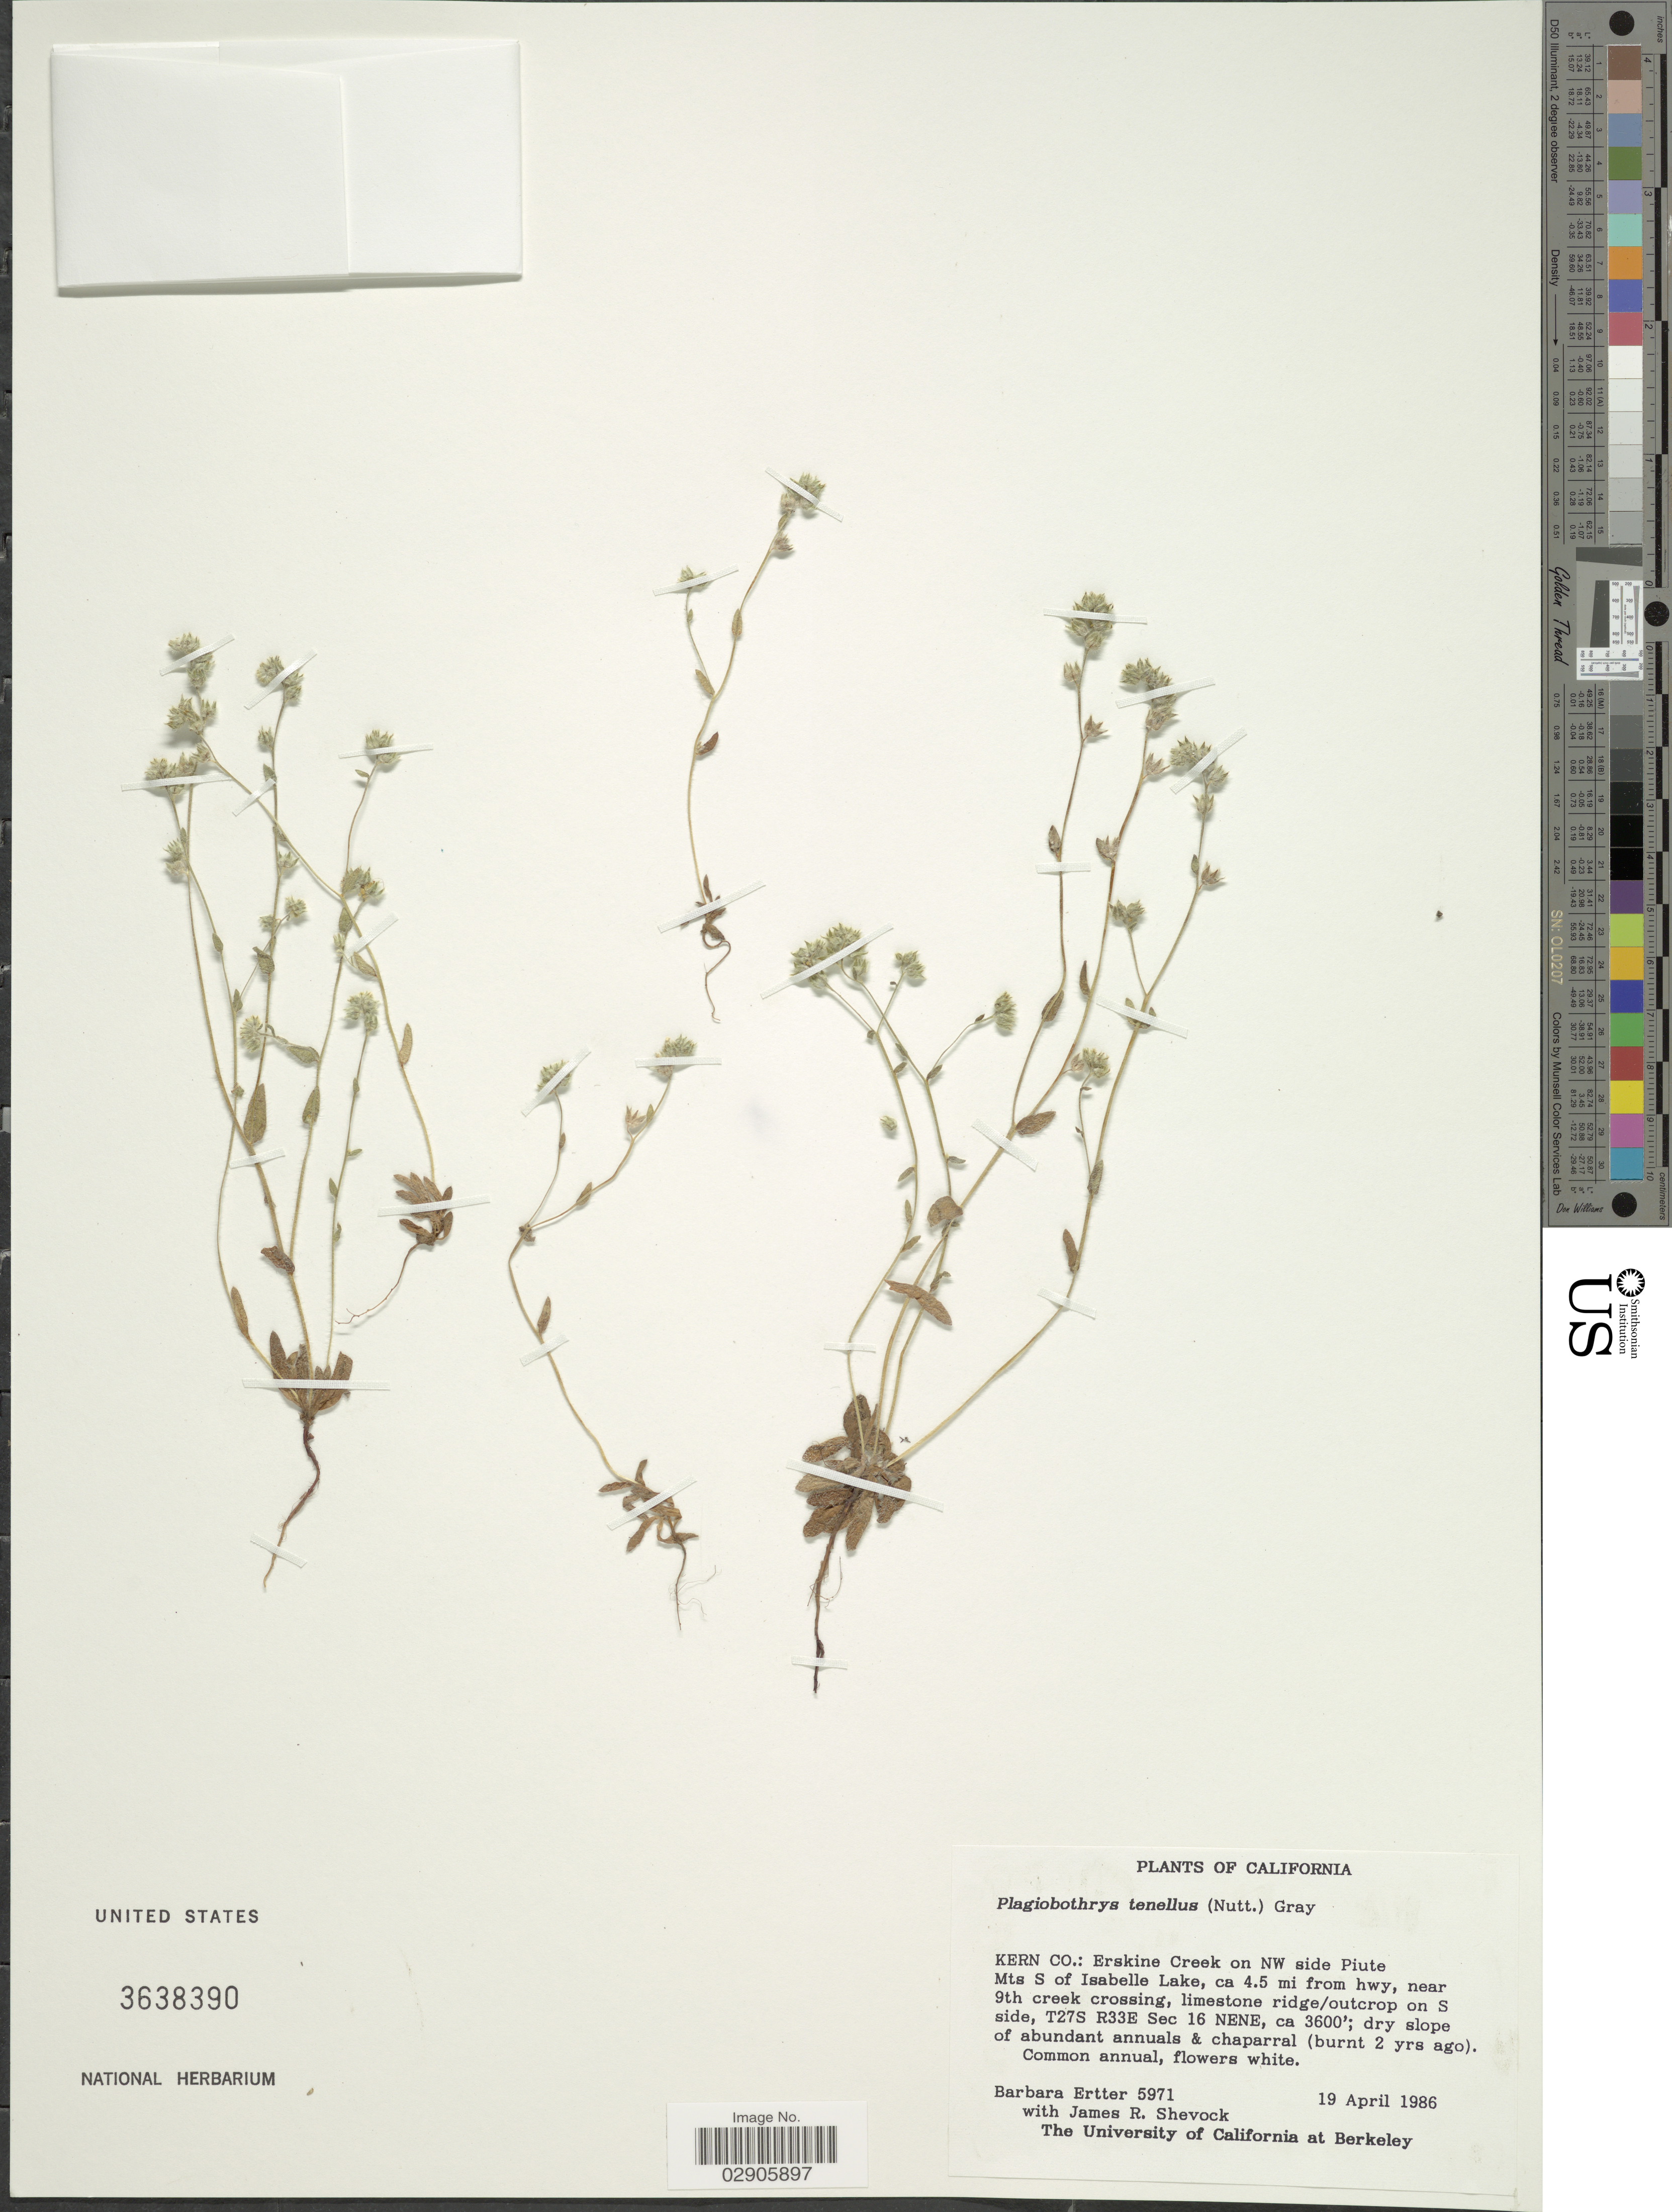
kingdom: Plantae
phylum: Tracheophyta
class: Magnoliopsida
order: Boraginales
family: Boraginaceae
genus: Plagiobothrys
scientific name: Plagiobothrys tenellus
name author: (Nutt.) A. Gray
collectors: B. Ertter & J. R. Shevock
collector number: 5971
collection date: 1986-04-19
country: United States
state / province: California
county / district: Kern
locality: Kern Co.: Erskine Creek on NW side Piute Mts S of Isabelle Lake, ca 4.5 mi from hwy, near 9th creek crossing, limestone ridge/outcrop on S side, T27S R33E Sec 16 NENE, ca 3600'.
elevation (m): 1097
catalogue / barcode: US 3638390